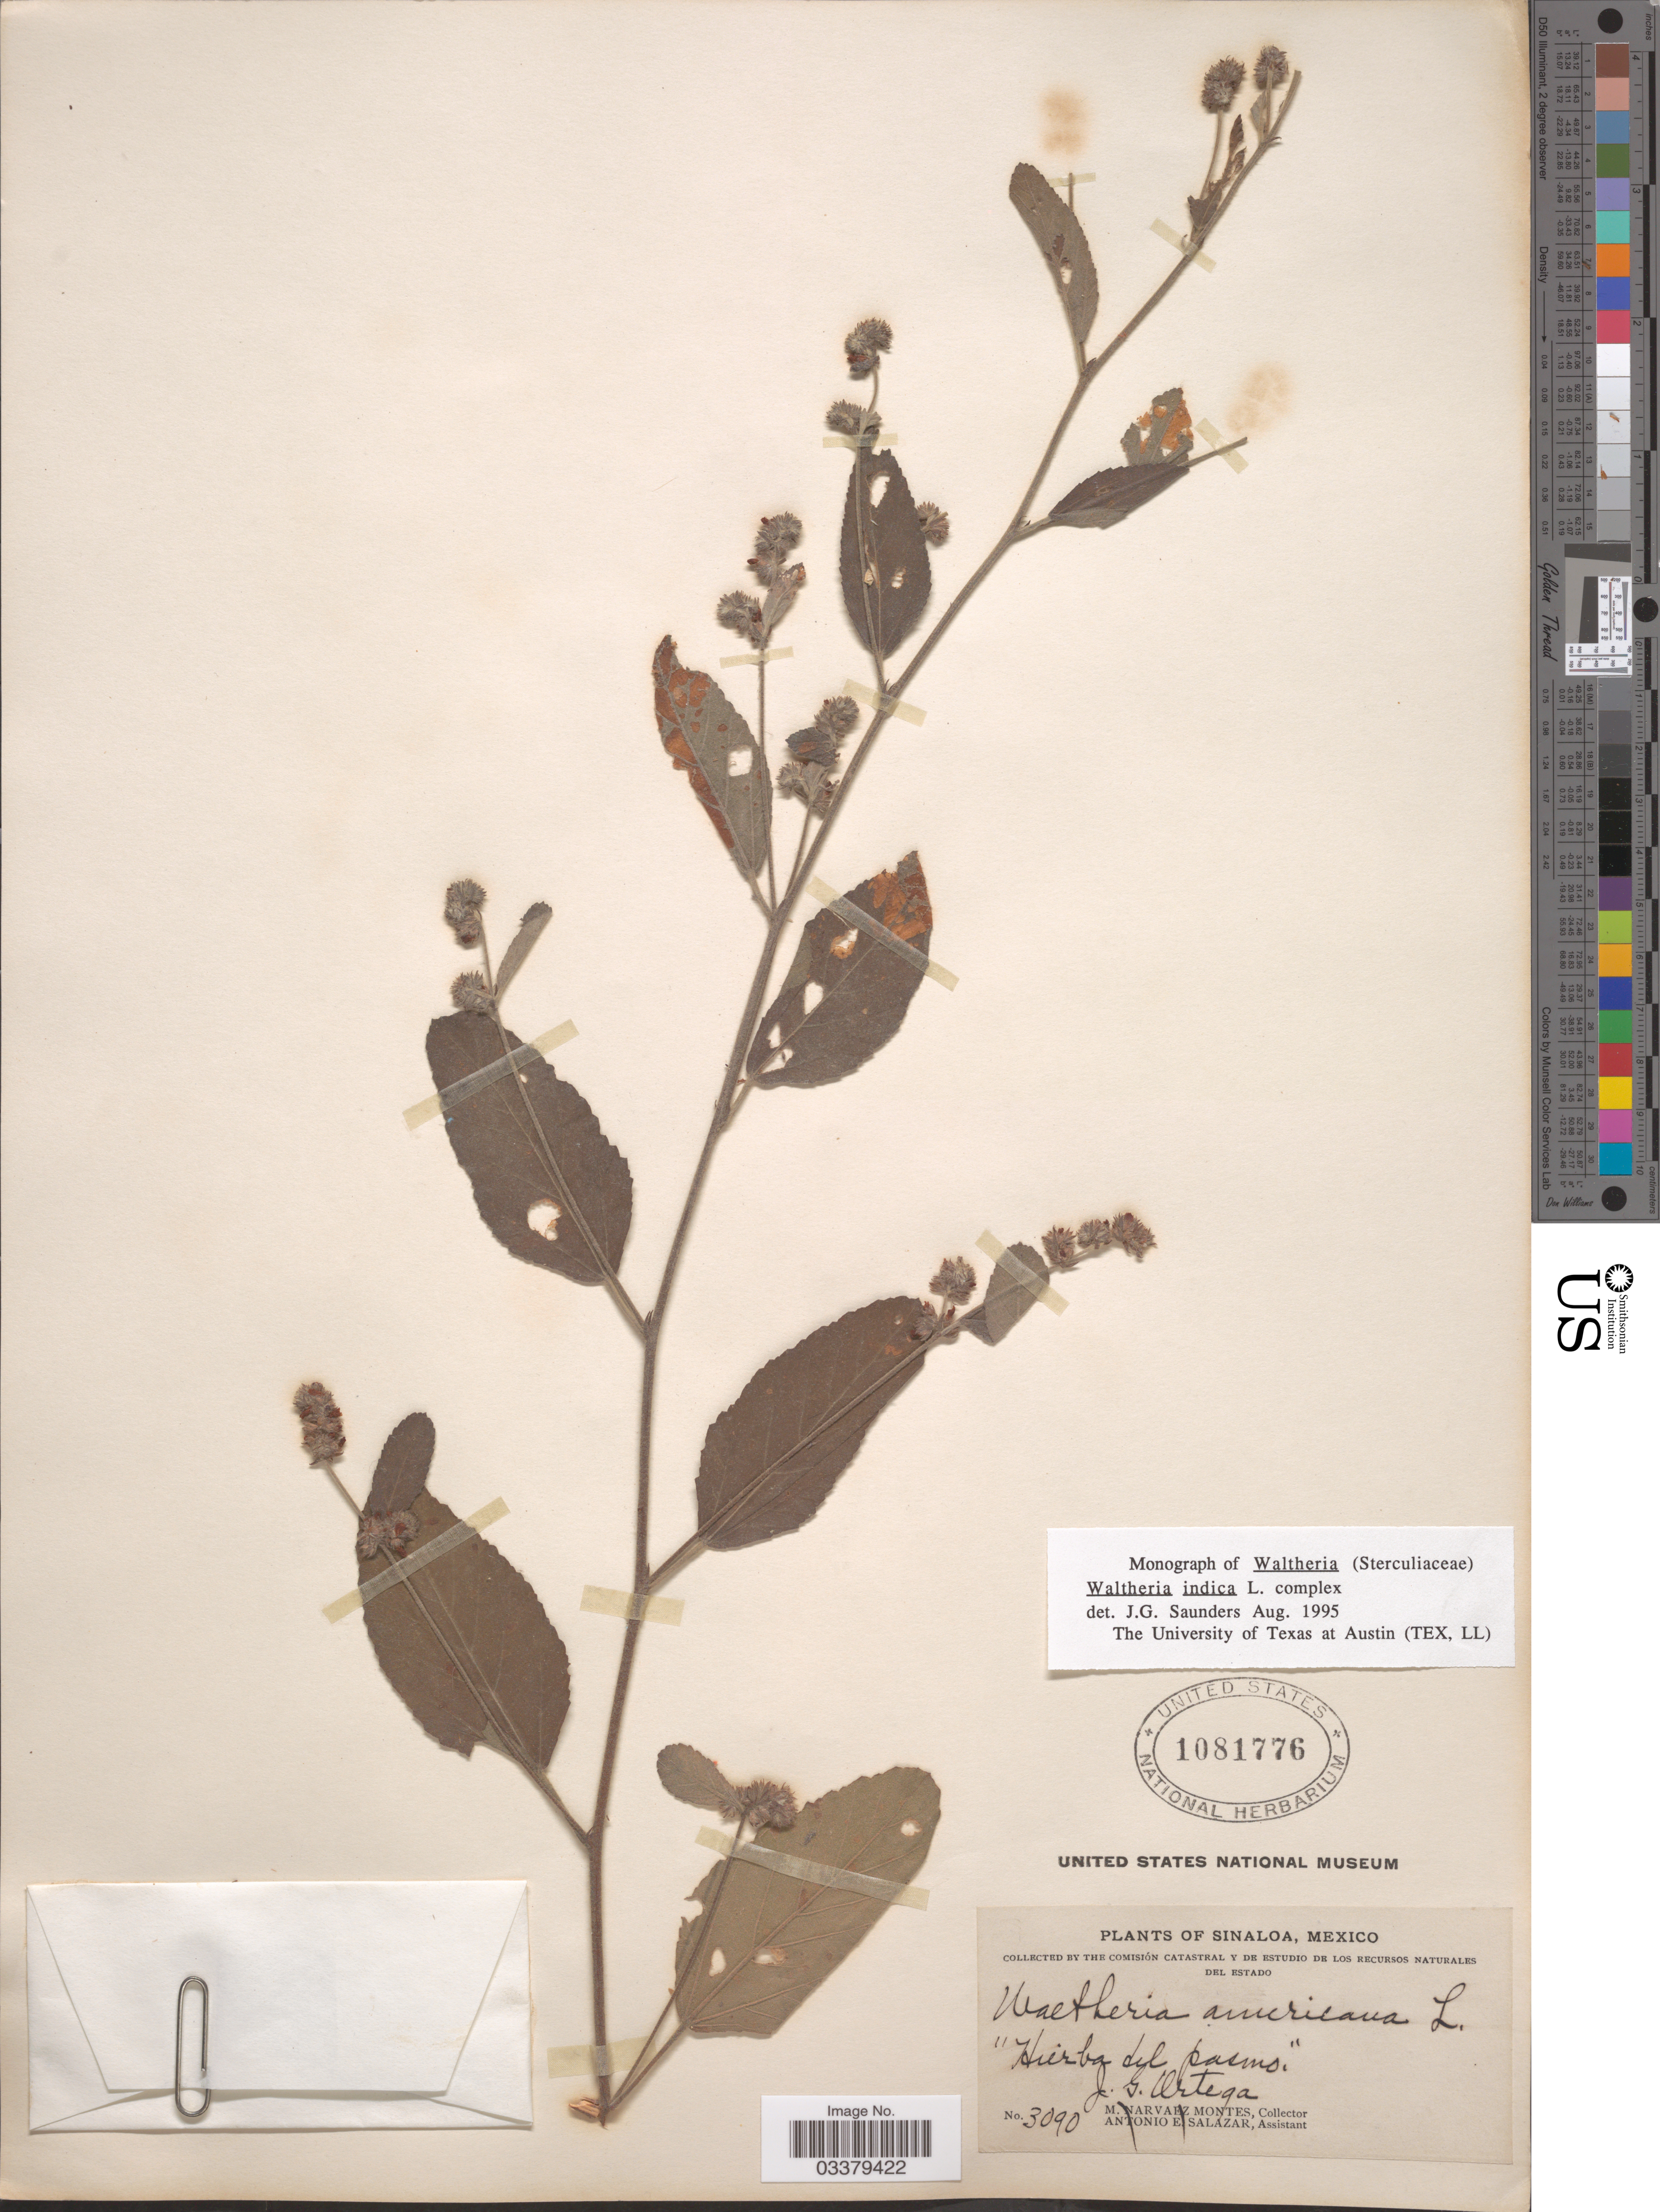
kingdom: Plantae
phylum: Tracheophyta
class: Magnoliopsida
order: Malvales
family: Malvaceae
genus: Waltheria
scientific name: Waltheria indica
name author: L.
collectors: J. Ortega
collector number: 3090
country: Mexico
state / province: Sinaloa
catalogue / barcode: US 1081776